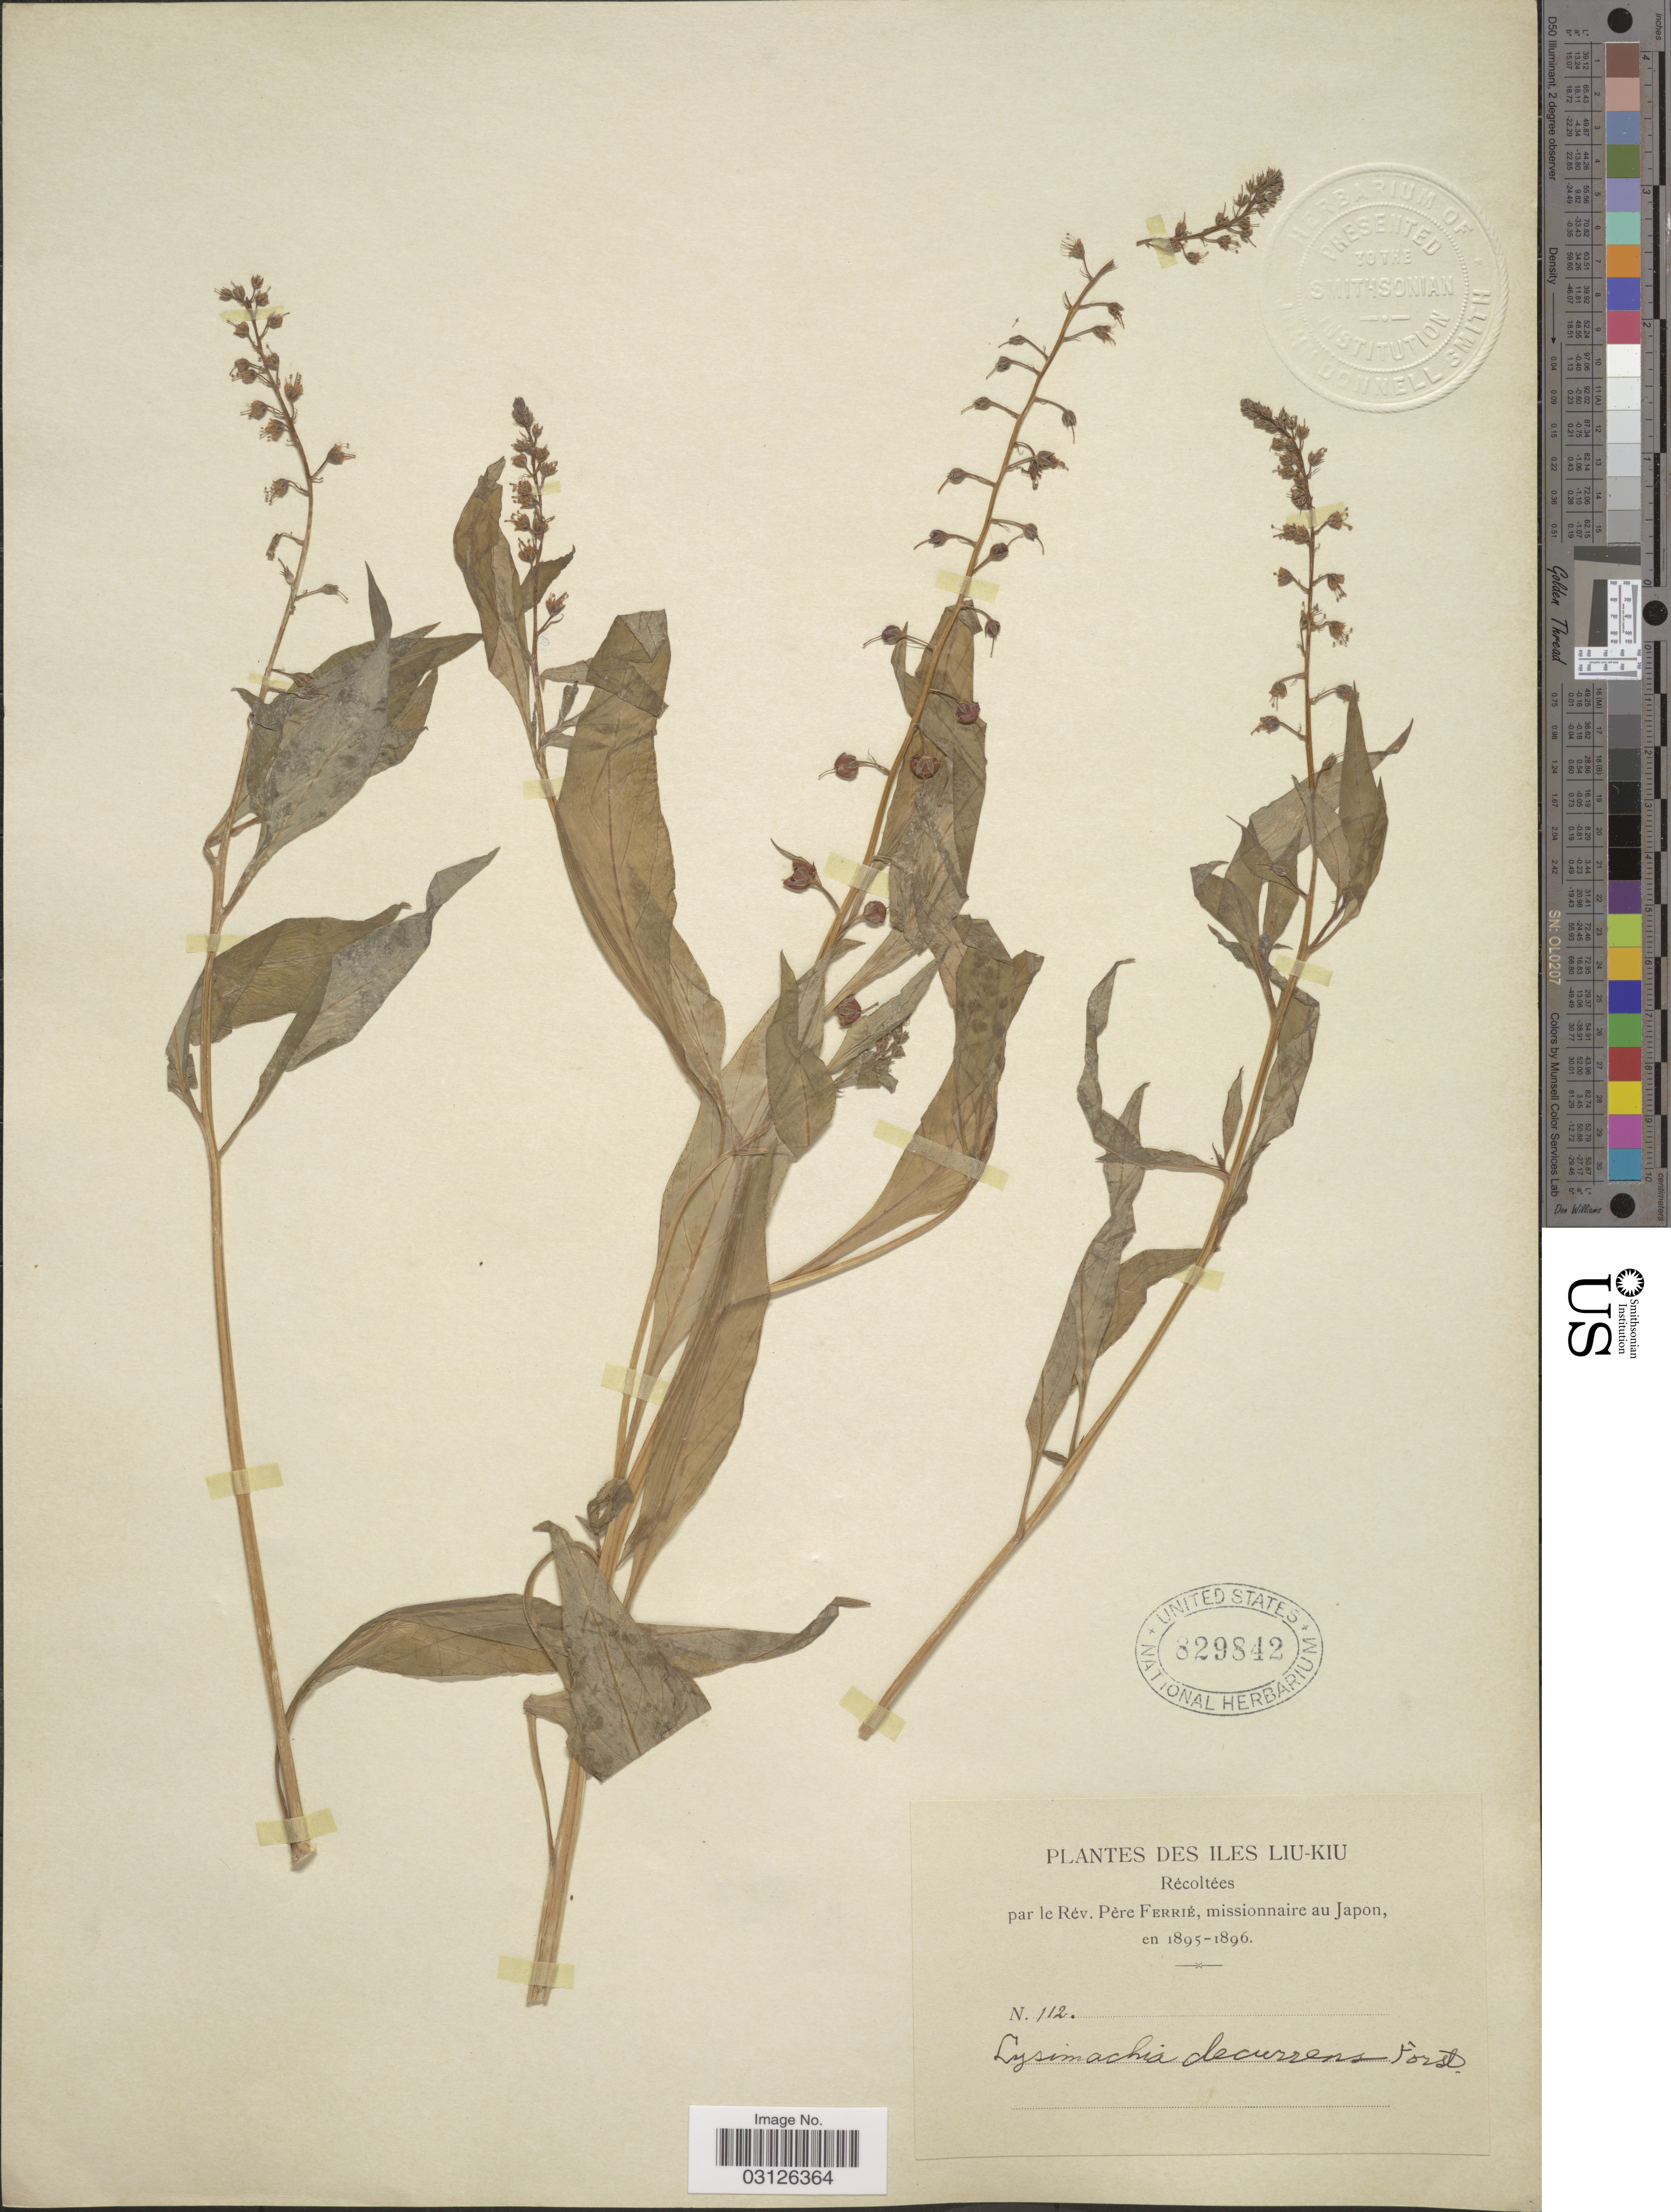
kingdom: Plantae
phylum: Tracheophyta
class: Magnoliopsida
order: Ericales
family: Primulaceae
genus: Lysimachia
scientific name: Lysimachia decurrens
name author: G. Forst.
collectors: R. Ferrié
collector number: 112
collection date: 1895/1896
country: Japan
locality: Iles Liu-Kiu.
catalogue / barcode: US 829842